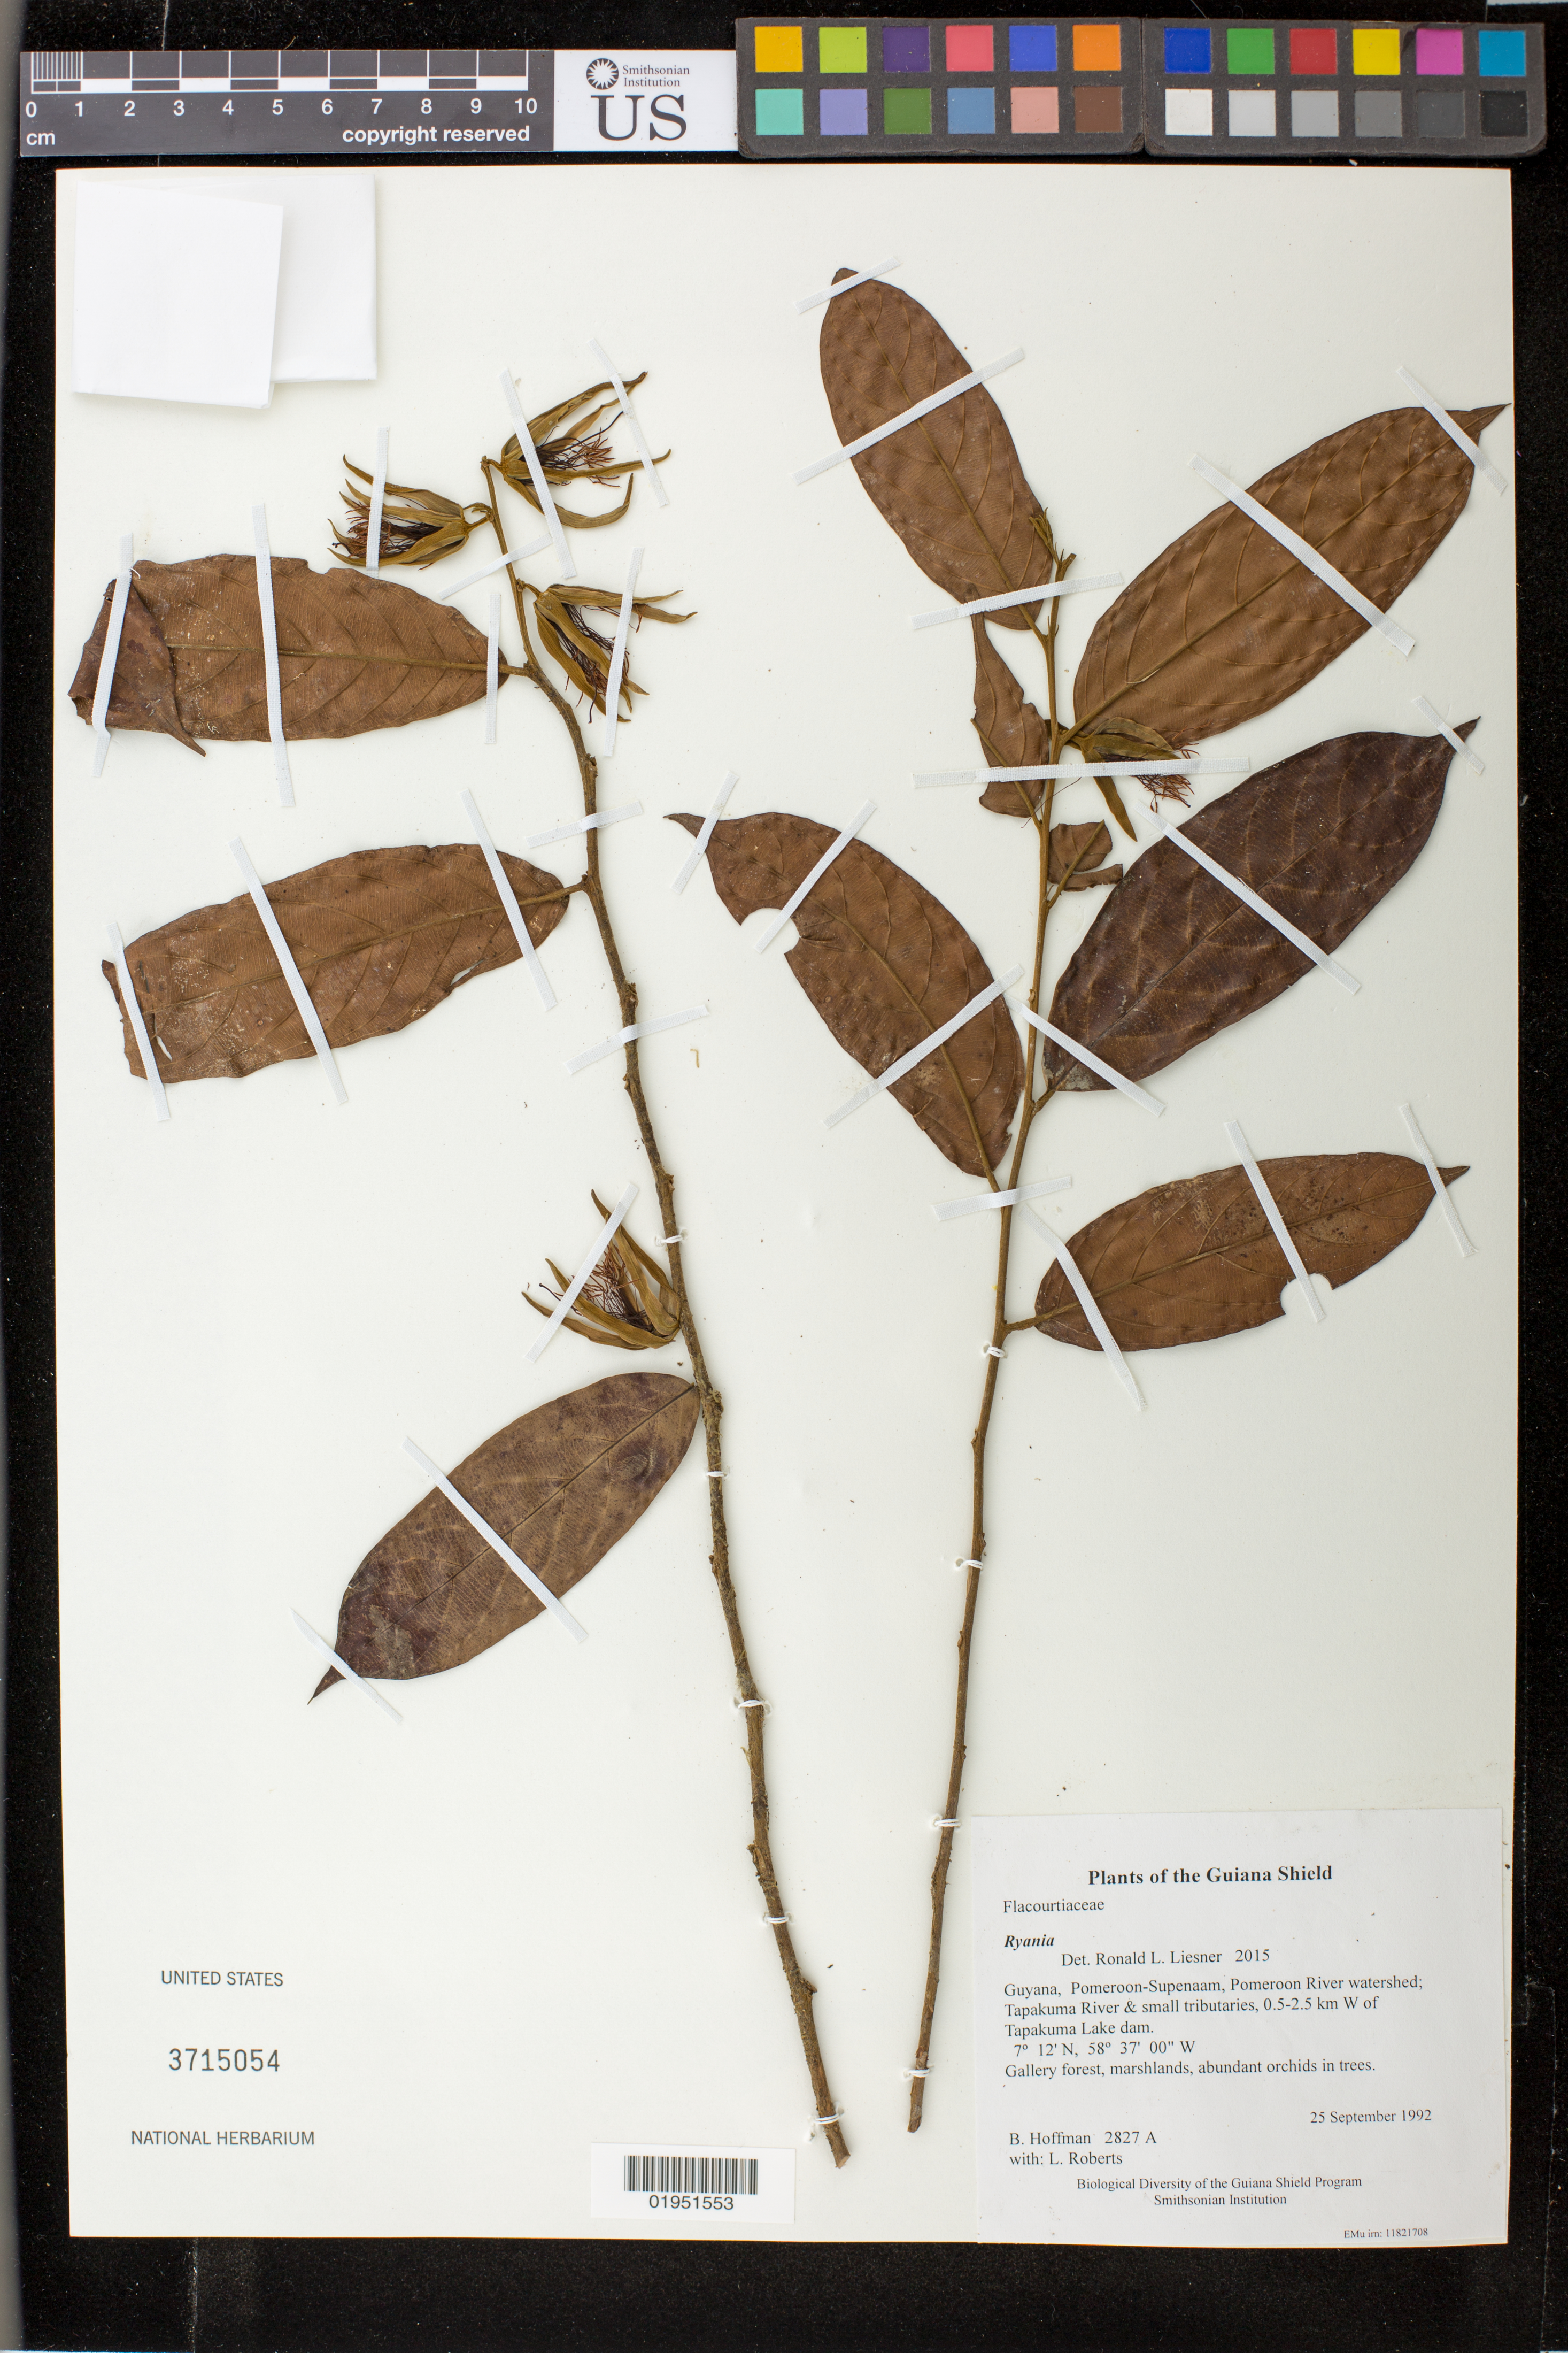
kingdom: Plantae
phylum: Tracheophyta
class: Magnoliopsida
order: Malpighiales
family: Salicaceae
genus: Ryania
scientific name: Ryania sp.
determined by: Liesner, R. L.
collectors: B. Hoffman & L. Roberts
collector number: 2827 A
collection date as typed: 25 September 1992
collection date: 1992-09-25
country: Guyana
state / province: Pomeroon-Supenaam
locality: Pomeroon River watershed; Tapakuma River & small tributaries, 0.5-2.5 km W of Tapakuma Lake dam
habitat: Gallery forest, marshlands, abundant orchids in trees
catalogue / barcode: US 3715054